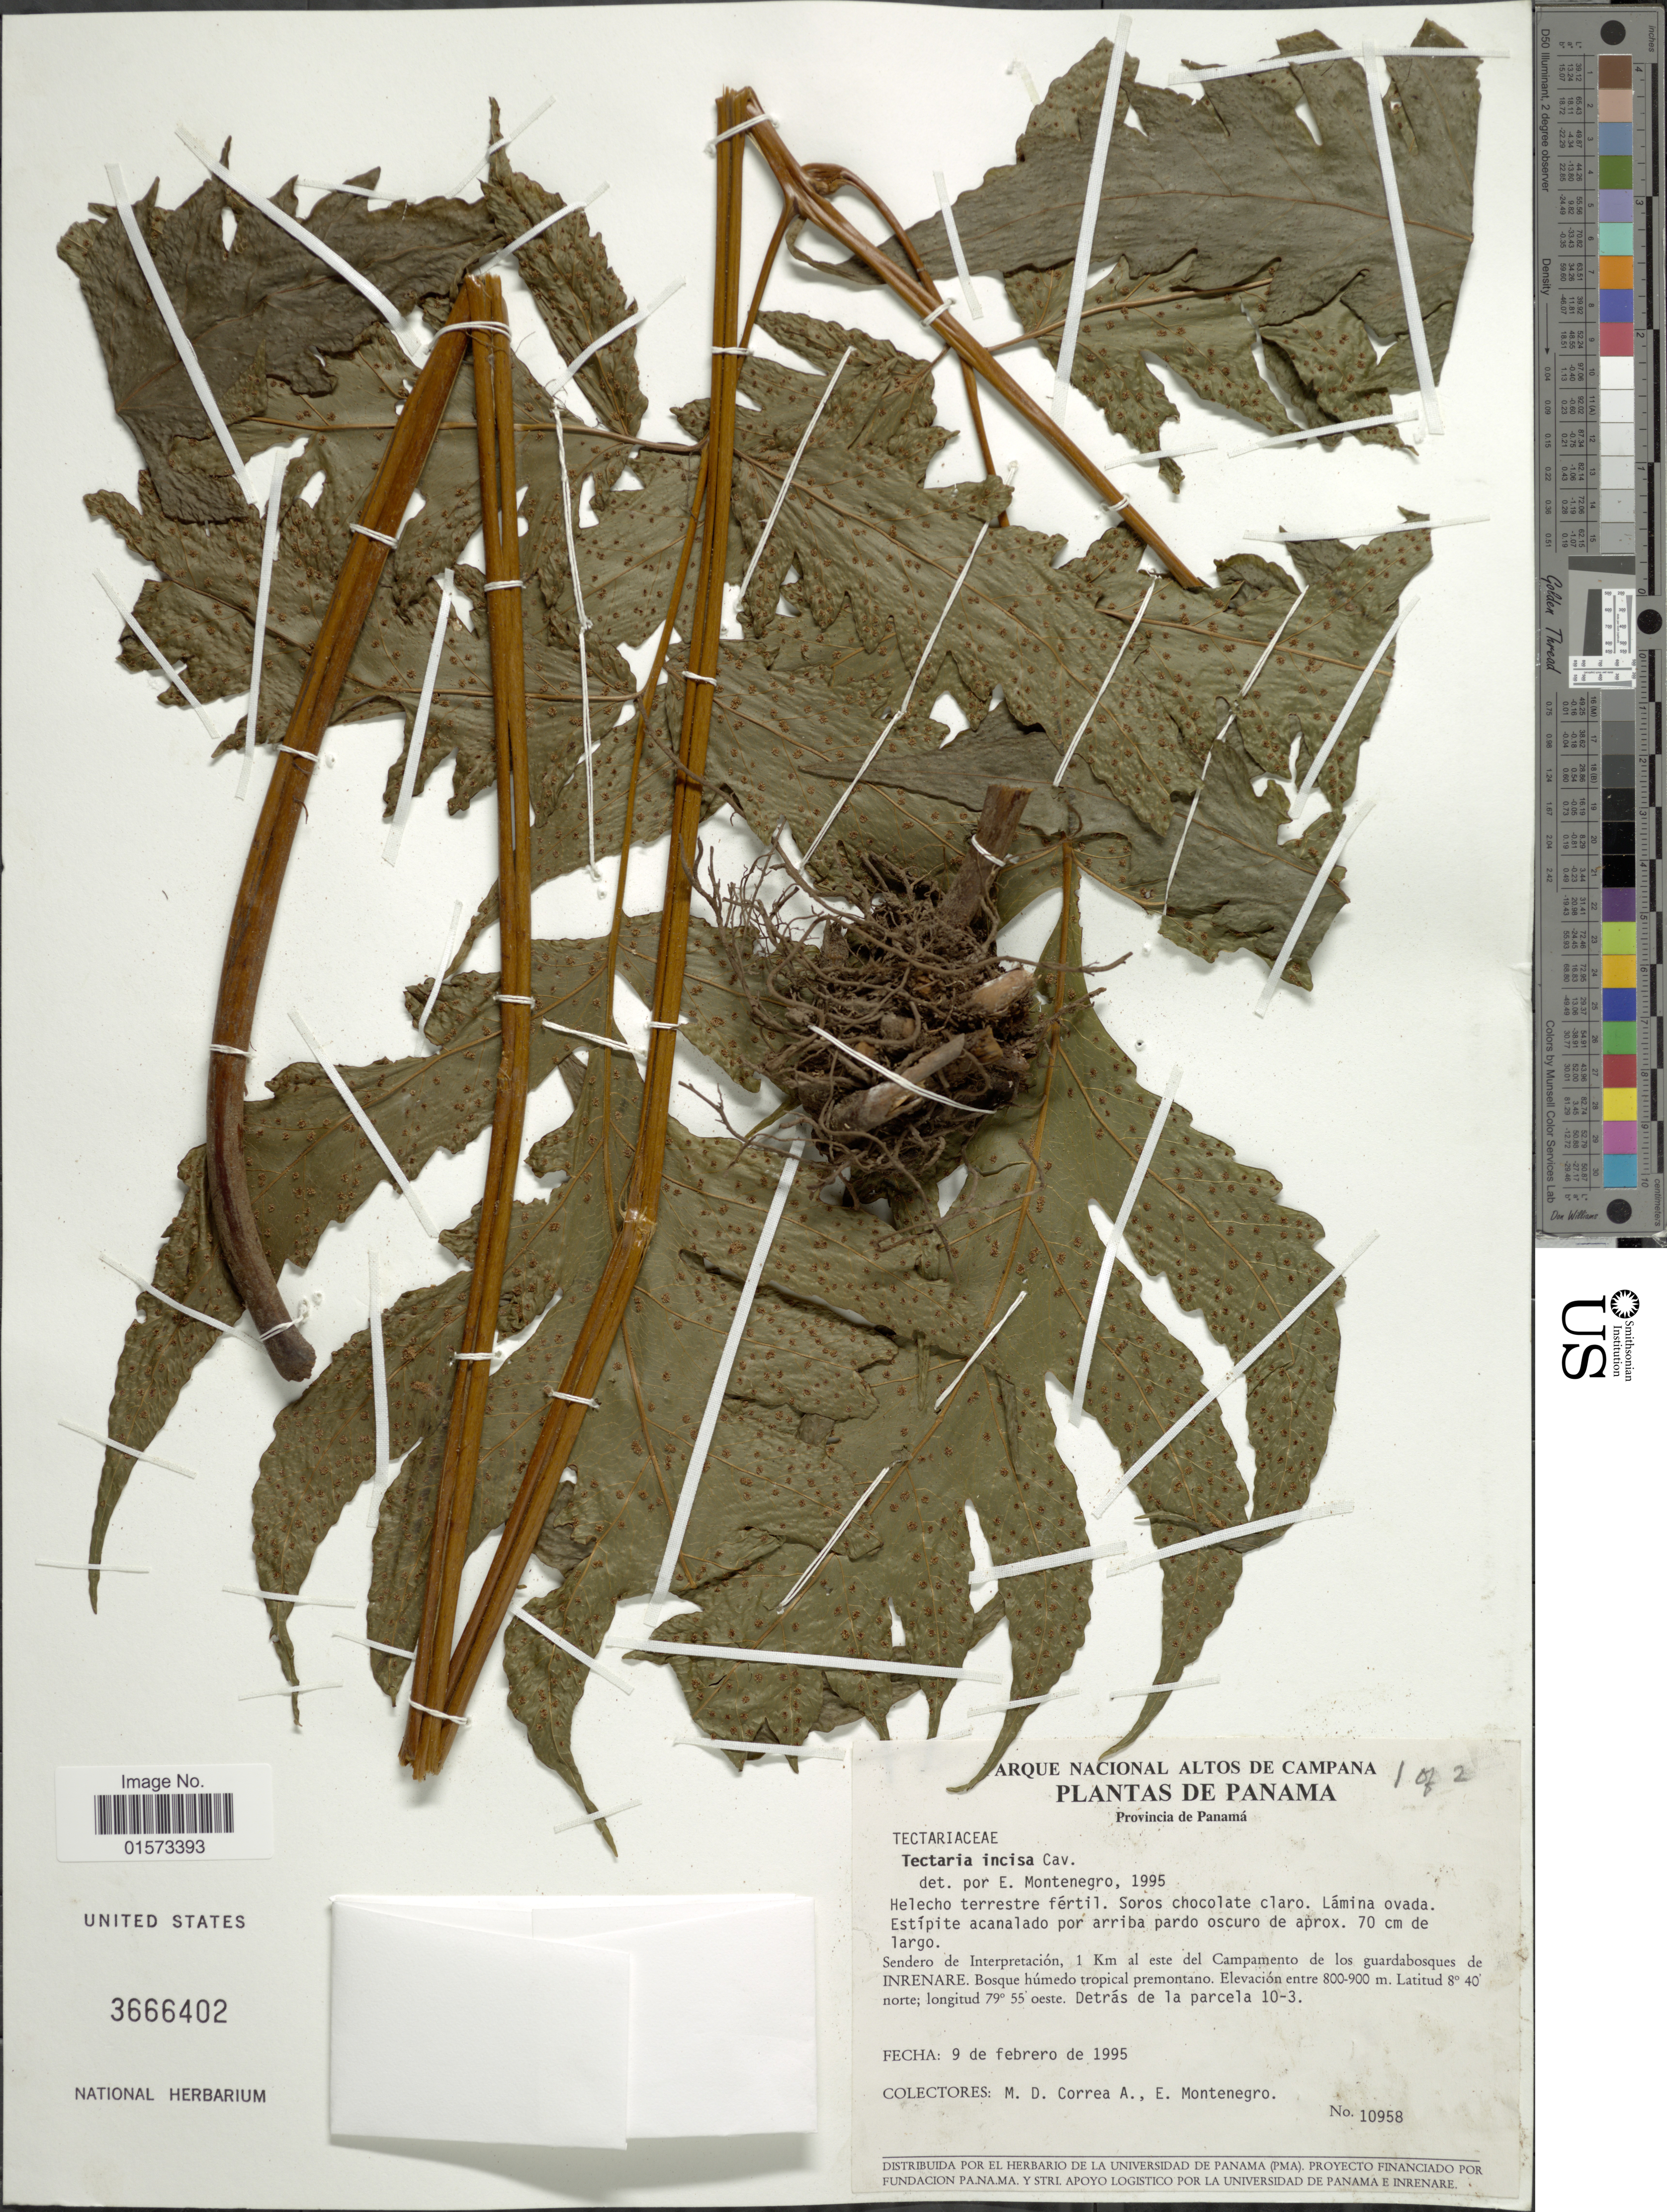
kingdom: Plantae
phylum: Tracheophyta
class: Polypodiopsida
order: Polypodiales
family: Tectariaceae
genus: Tectaria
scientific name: Tectaria incisa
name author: Cav.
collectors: M. D. Corrêa-A. & E. Montenegro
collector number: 10958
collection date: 1995-02-09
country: Panama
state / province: Panamá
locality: Sendero de Interpretacion, 1 km al este del Campamento de los guardabosques de Inrenare. Bosque humedo tropical premontano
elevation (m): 800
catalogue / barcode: US 3666402